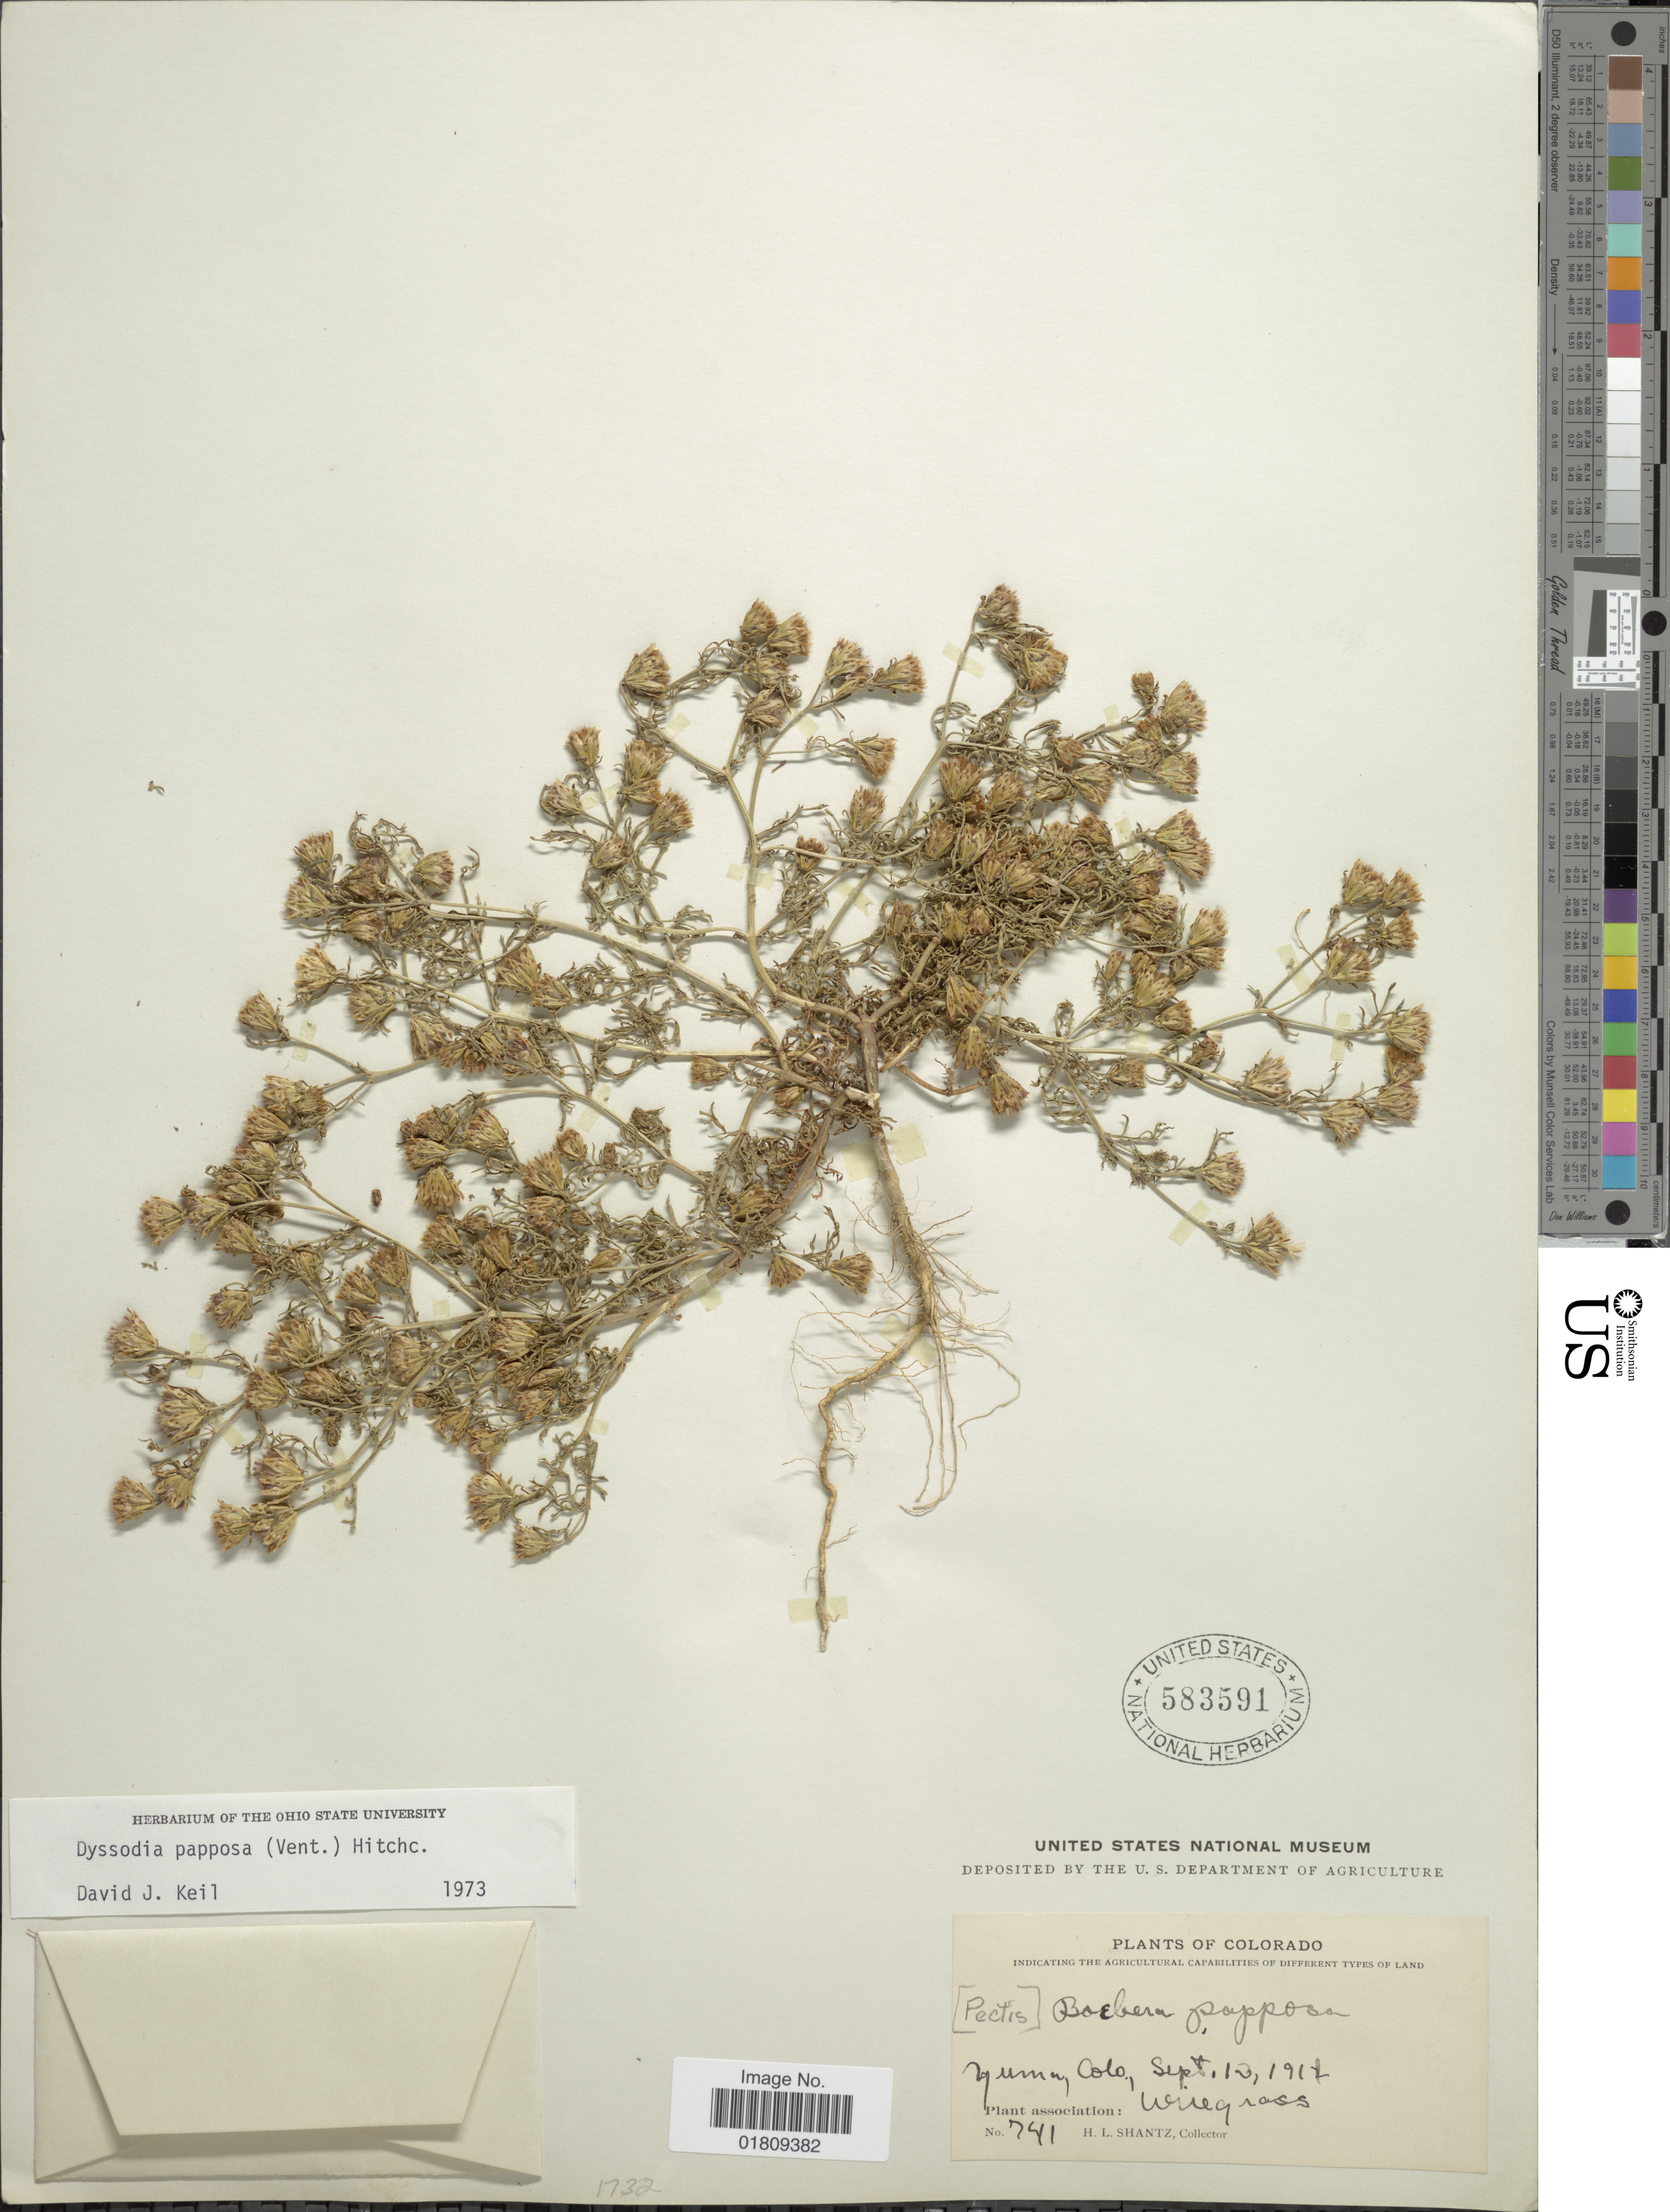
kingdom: Plantae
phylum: Tracheophyta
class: Magnoliopsida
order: Asterales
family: Asteraceae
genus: Dyssodia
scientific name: Dyssodia papposa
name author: (Vent.) Hitchc.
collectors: H. Shantz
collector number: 741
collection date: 1911-09-13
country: United States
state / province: Colorado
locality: Yuma, Colo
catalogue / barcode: US 583591